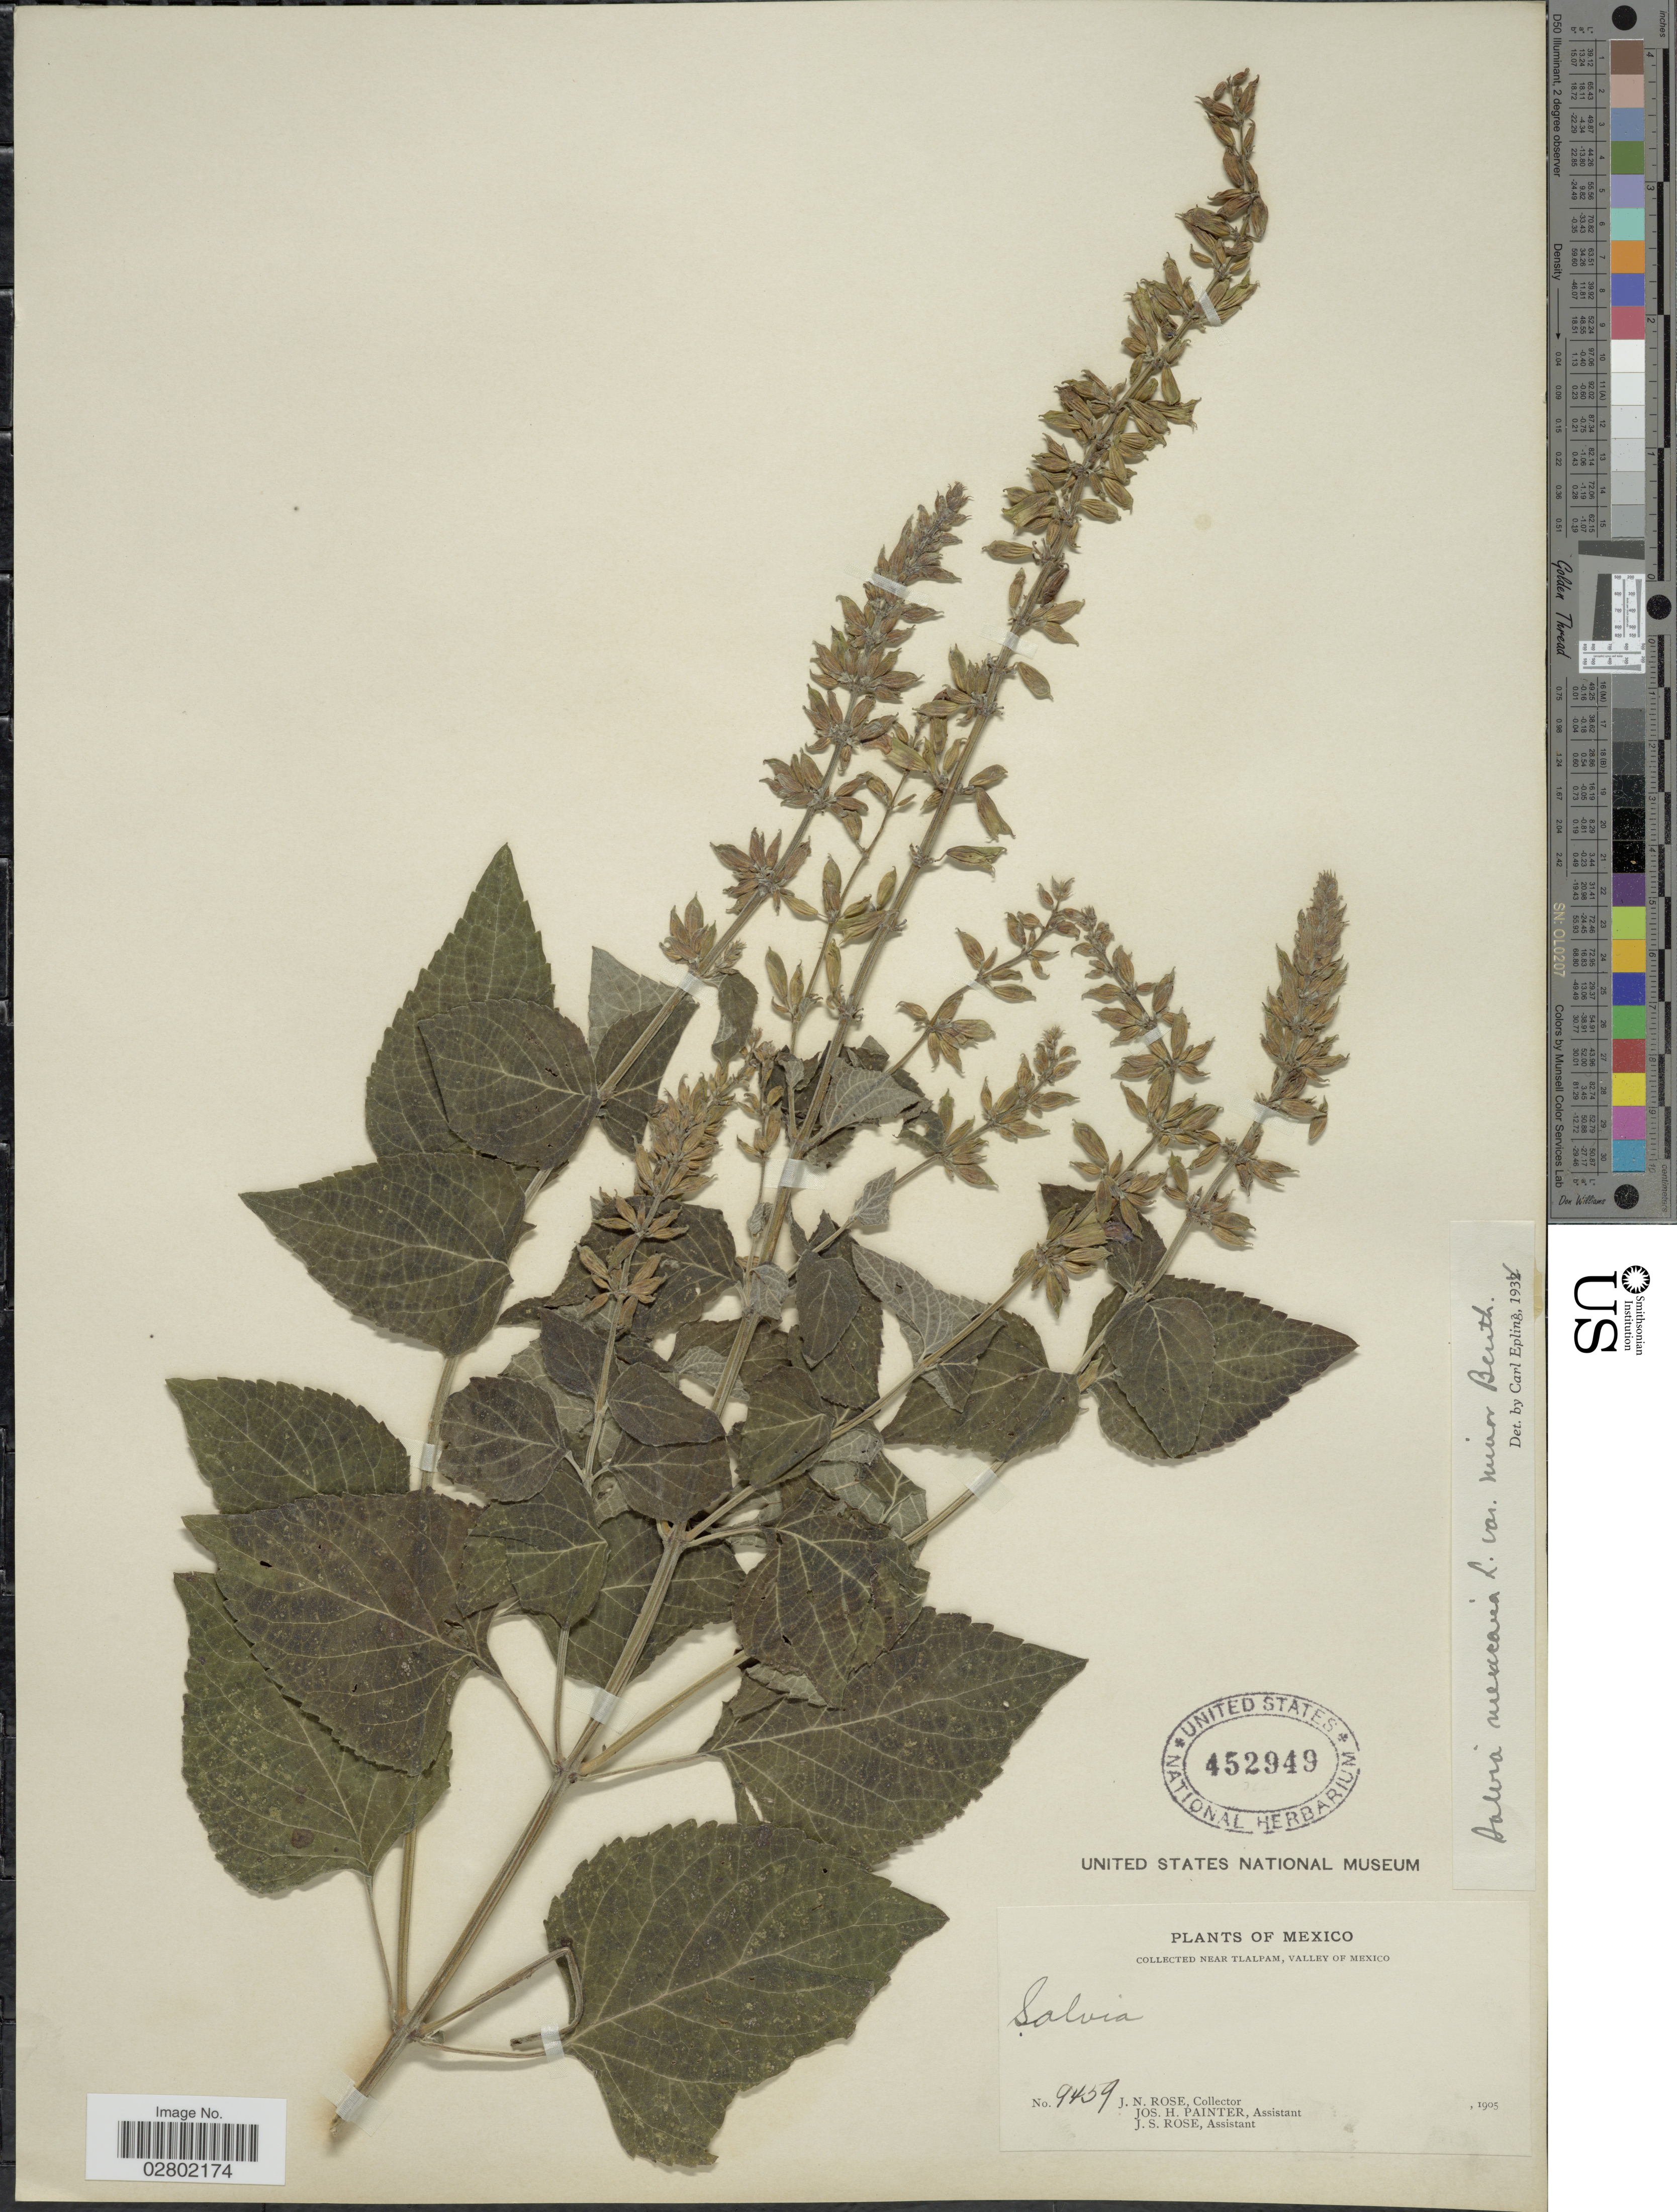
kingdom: Plantae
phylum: Tracheophyta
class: Magnoliopsida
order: Lamiales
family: Lamiaceae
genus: Salvia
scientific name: Salvia mexicana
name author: L.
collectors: J. N. Rose, J. H. Painter & J. S. Rose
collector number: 9459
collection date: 1905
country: Mexico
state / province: México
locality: Near Tlalpam, Valley of Mexico.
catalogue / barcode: US 452949